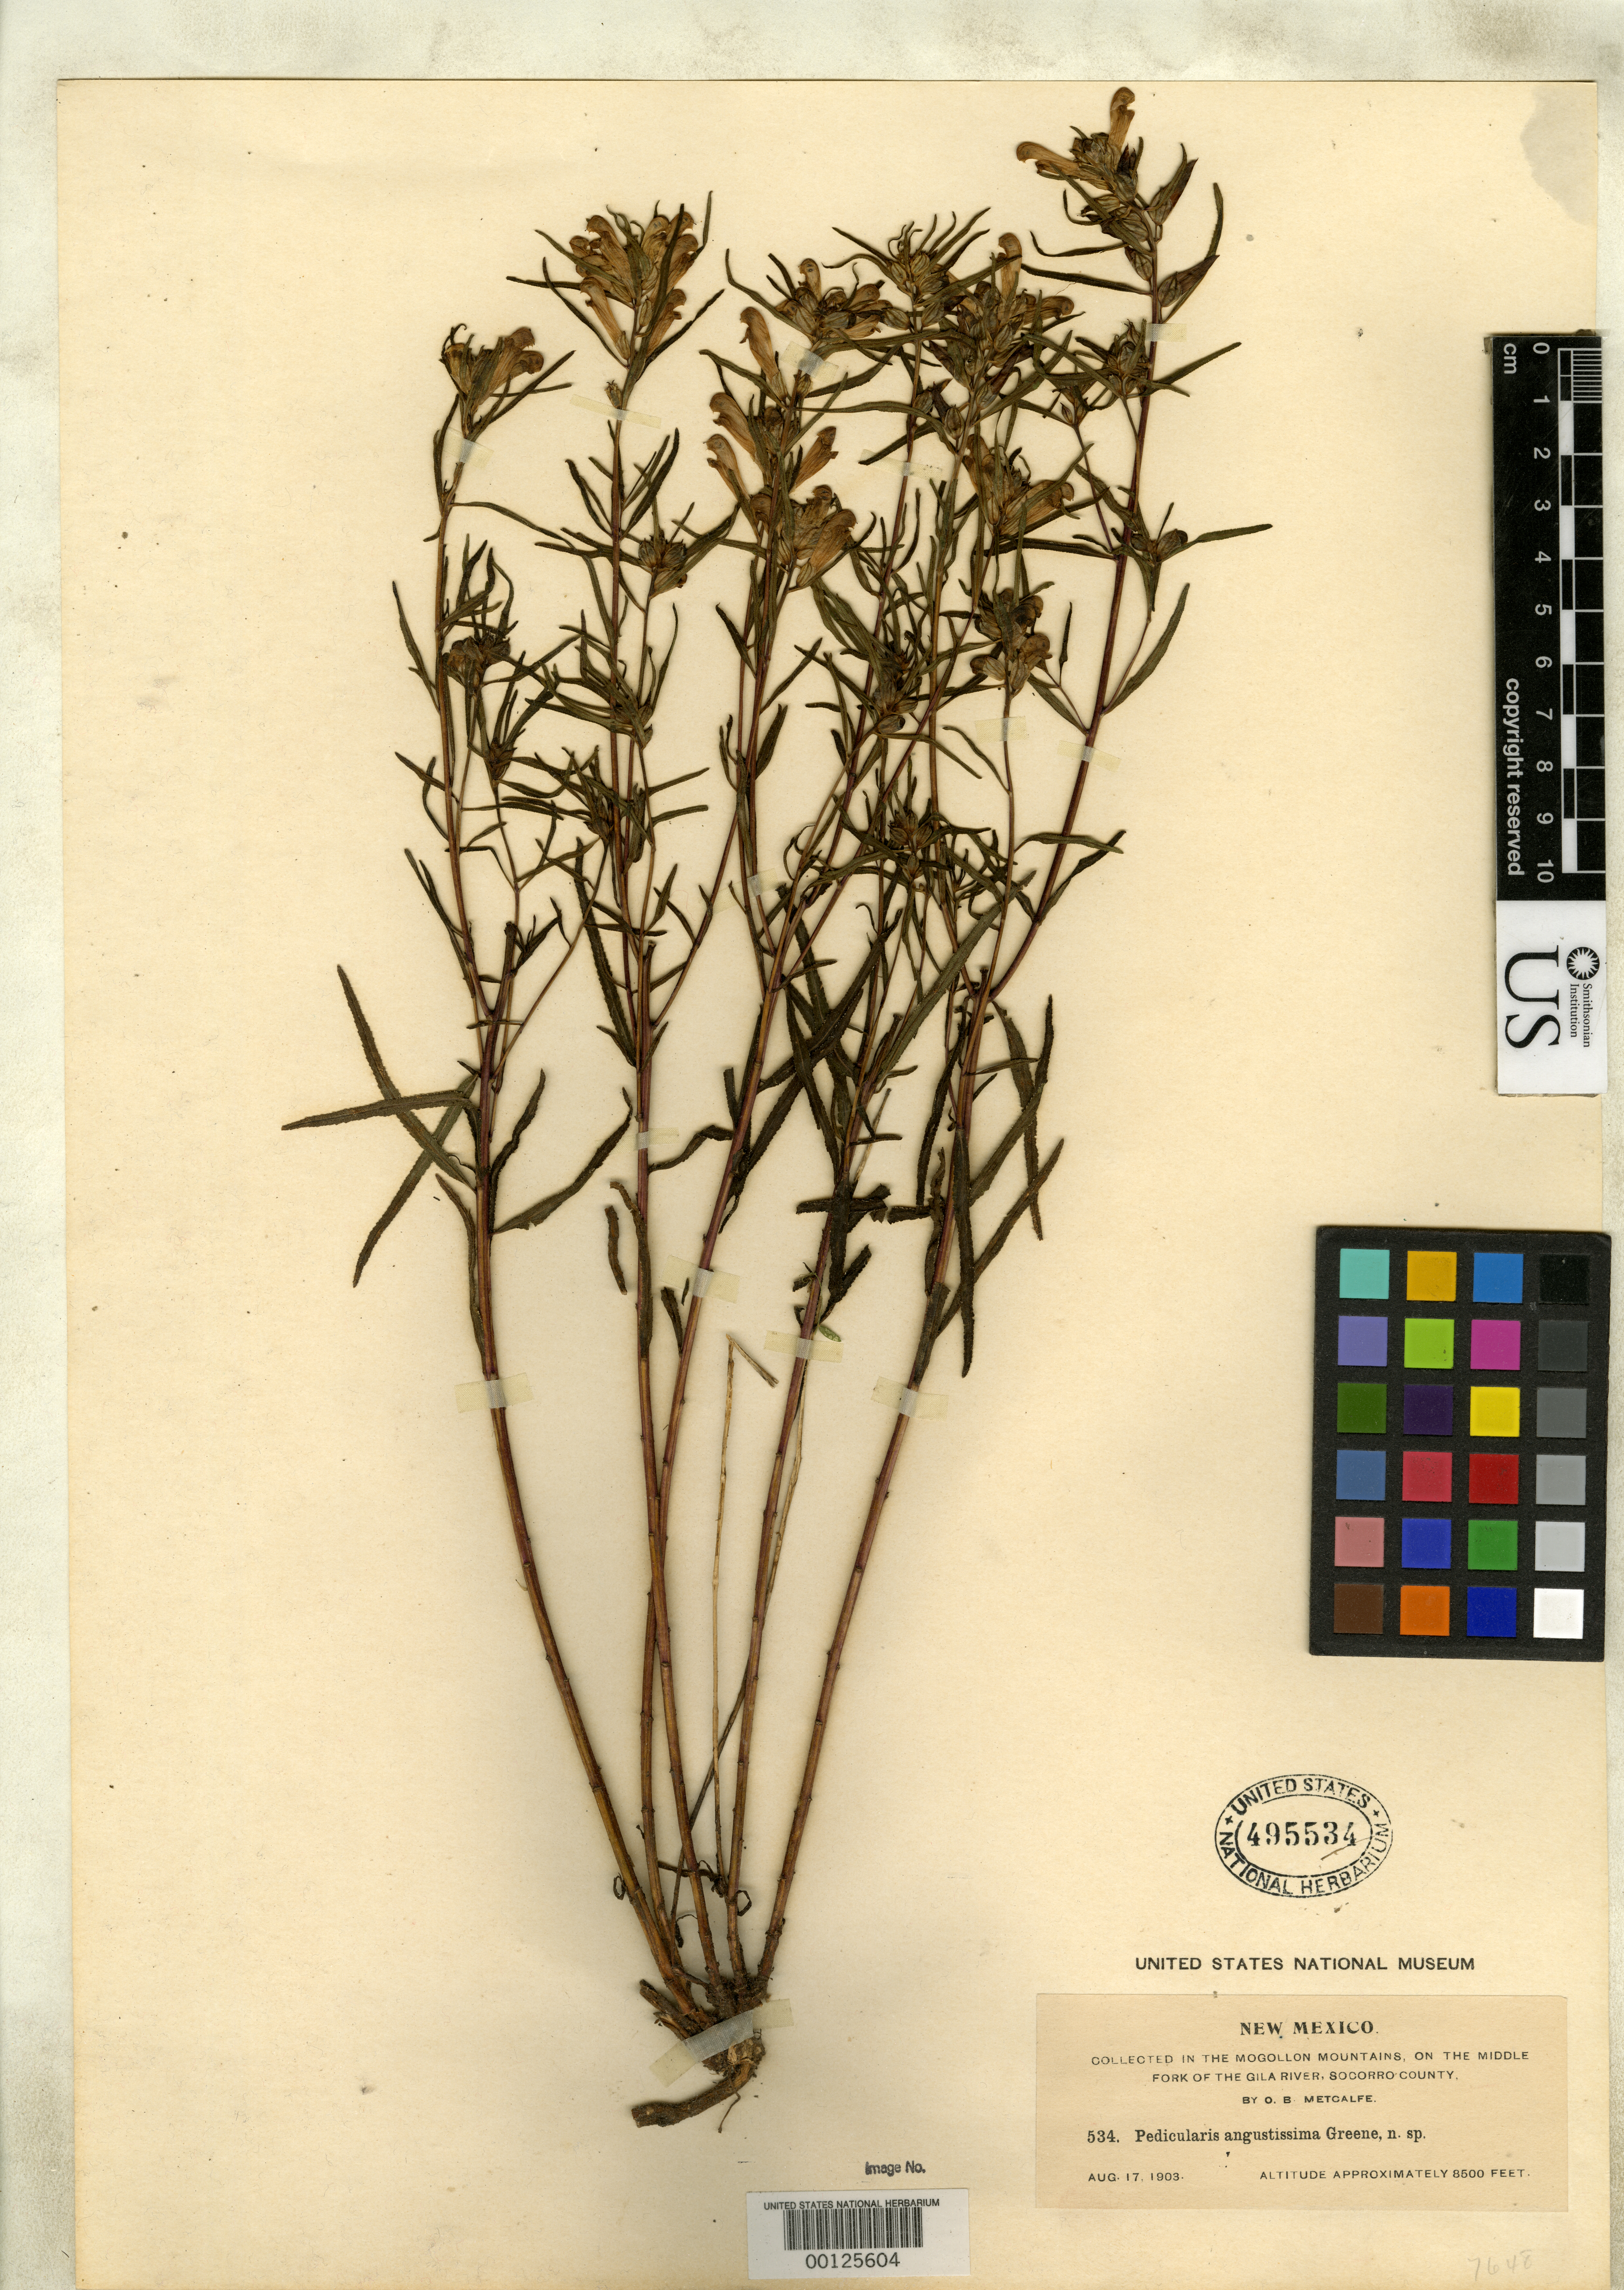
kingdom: Plantae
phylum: Tracheophyta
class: Magnoliopsida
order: Lamiales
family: Orobanchaceae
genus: Pedicularis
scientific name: Pedicularis angustissima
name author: Greene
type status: Holotype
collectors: O. B. Metcalfe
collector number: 534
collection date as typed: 17 Aug 1903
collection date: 1903-08-17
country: United States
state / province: New Mexico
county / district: Socorro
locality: Mogollon Mountains.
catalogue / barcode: US 495534